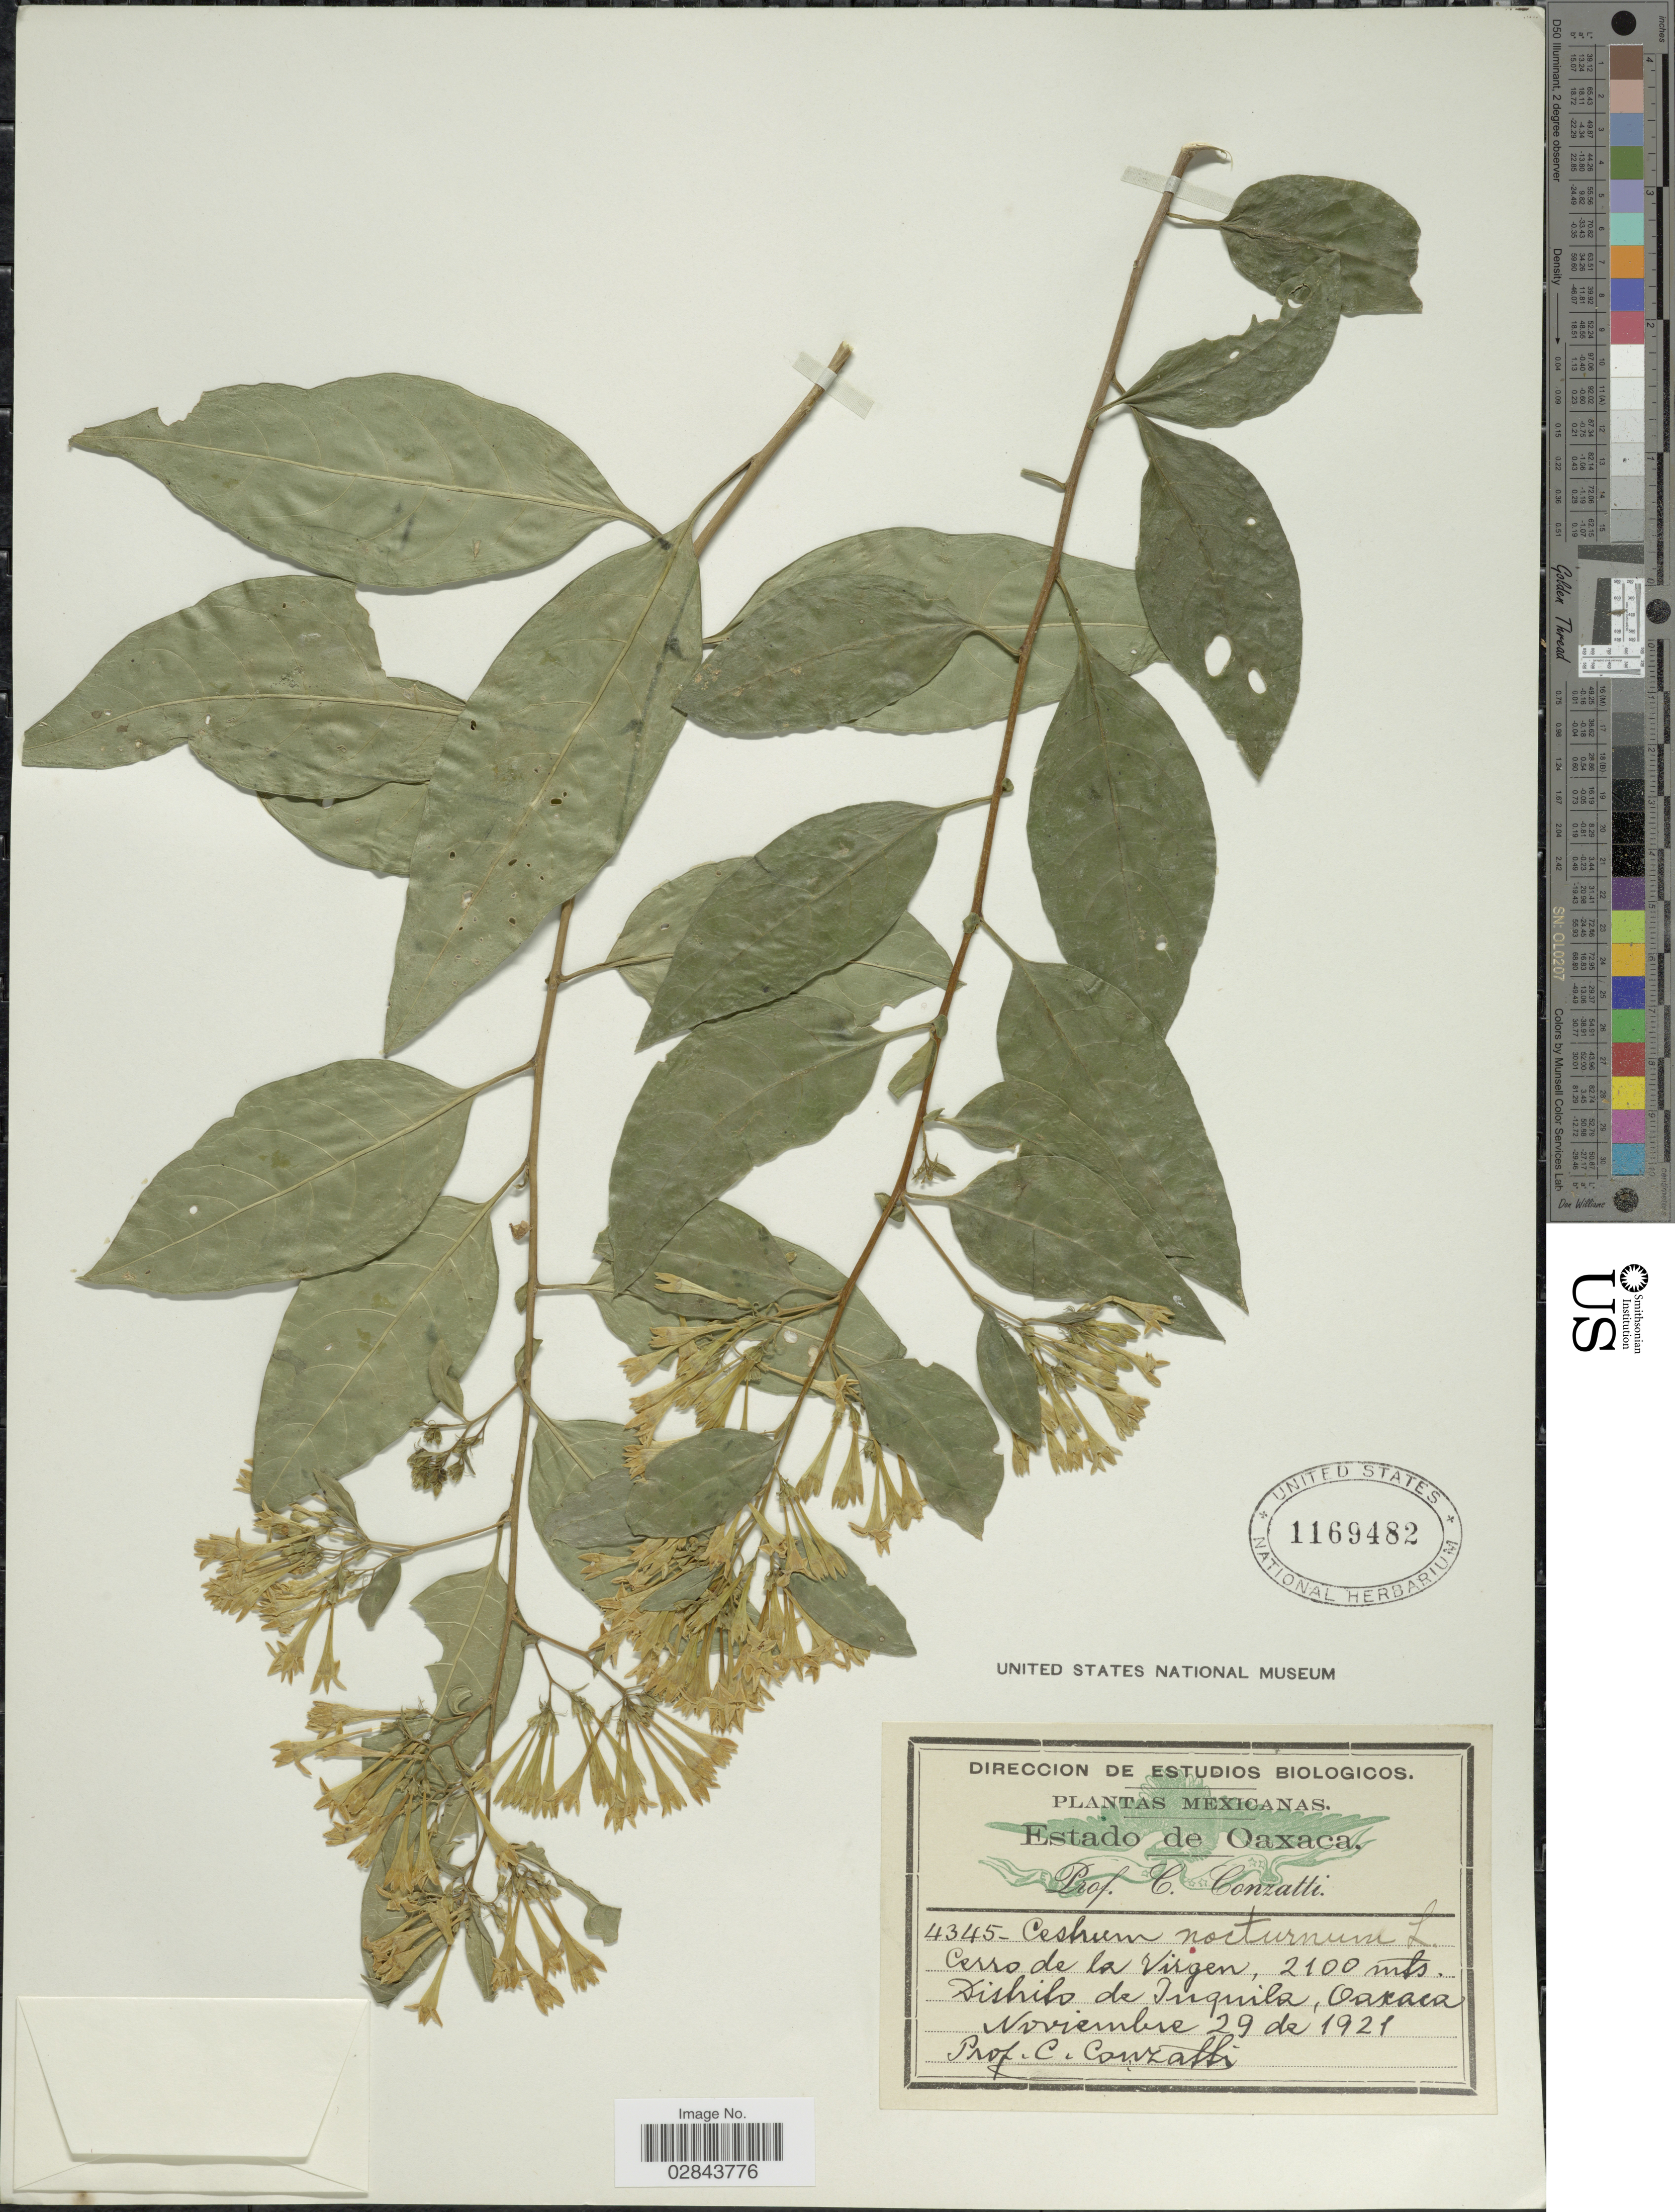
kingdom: Plantae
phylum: Tracheophyta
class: Magnoliopsida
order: Solanales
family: Solanaceae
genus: Cestrum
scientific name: Cestrum nocturnum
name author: L.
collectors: C. Conzalli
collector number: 4345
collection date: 1921-11-29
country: Mexico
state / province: Oaxaca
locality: Cerro de la Virgen, Distrito de Inquila.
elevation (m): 2100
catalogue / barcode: US 1169482